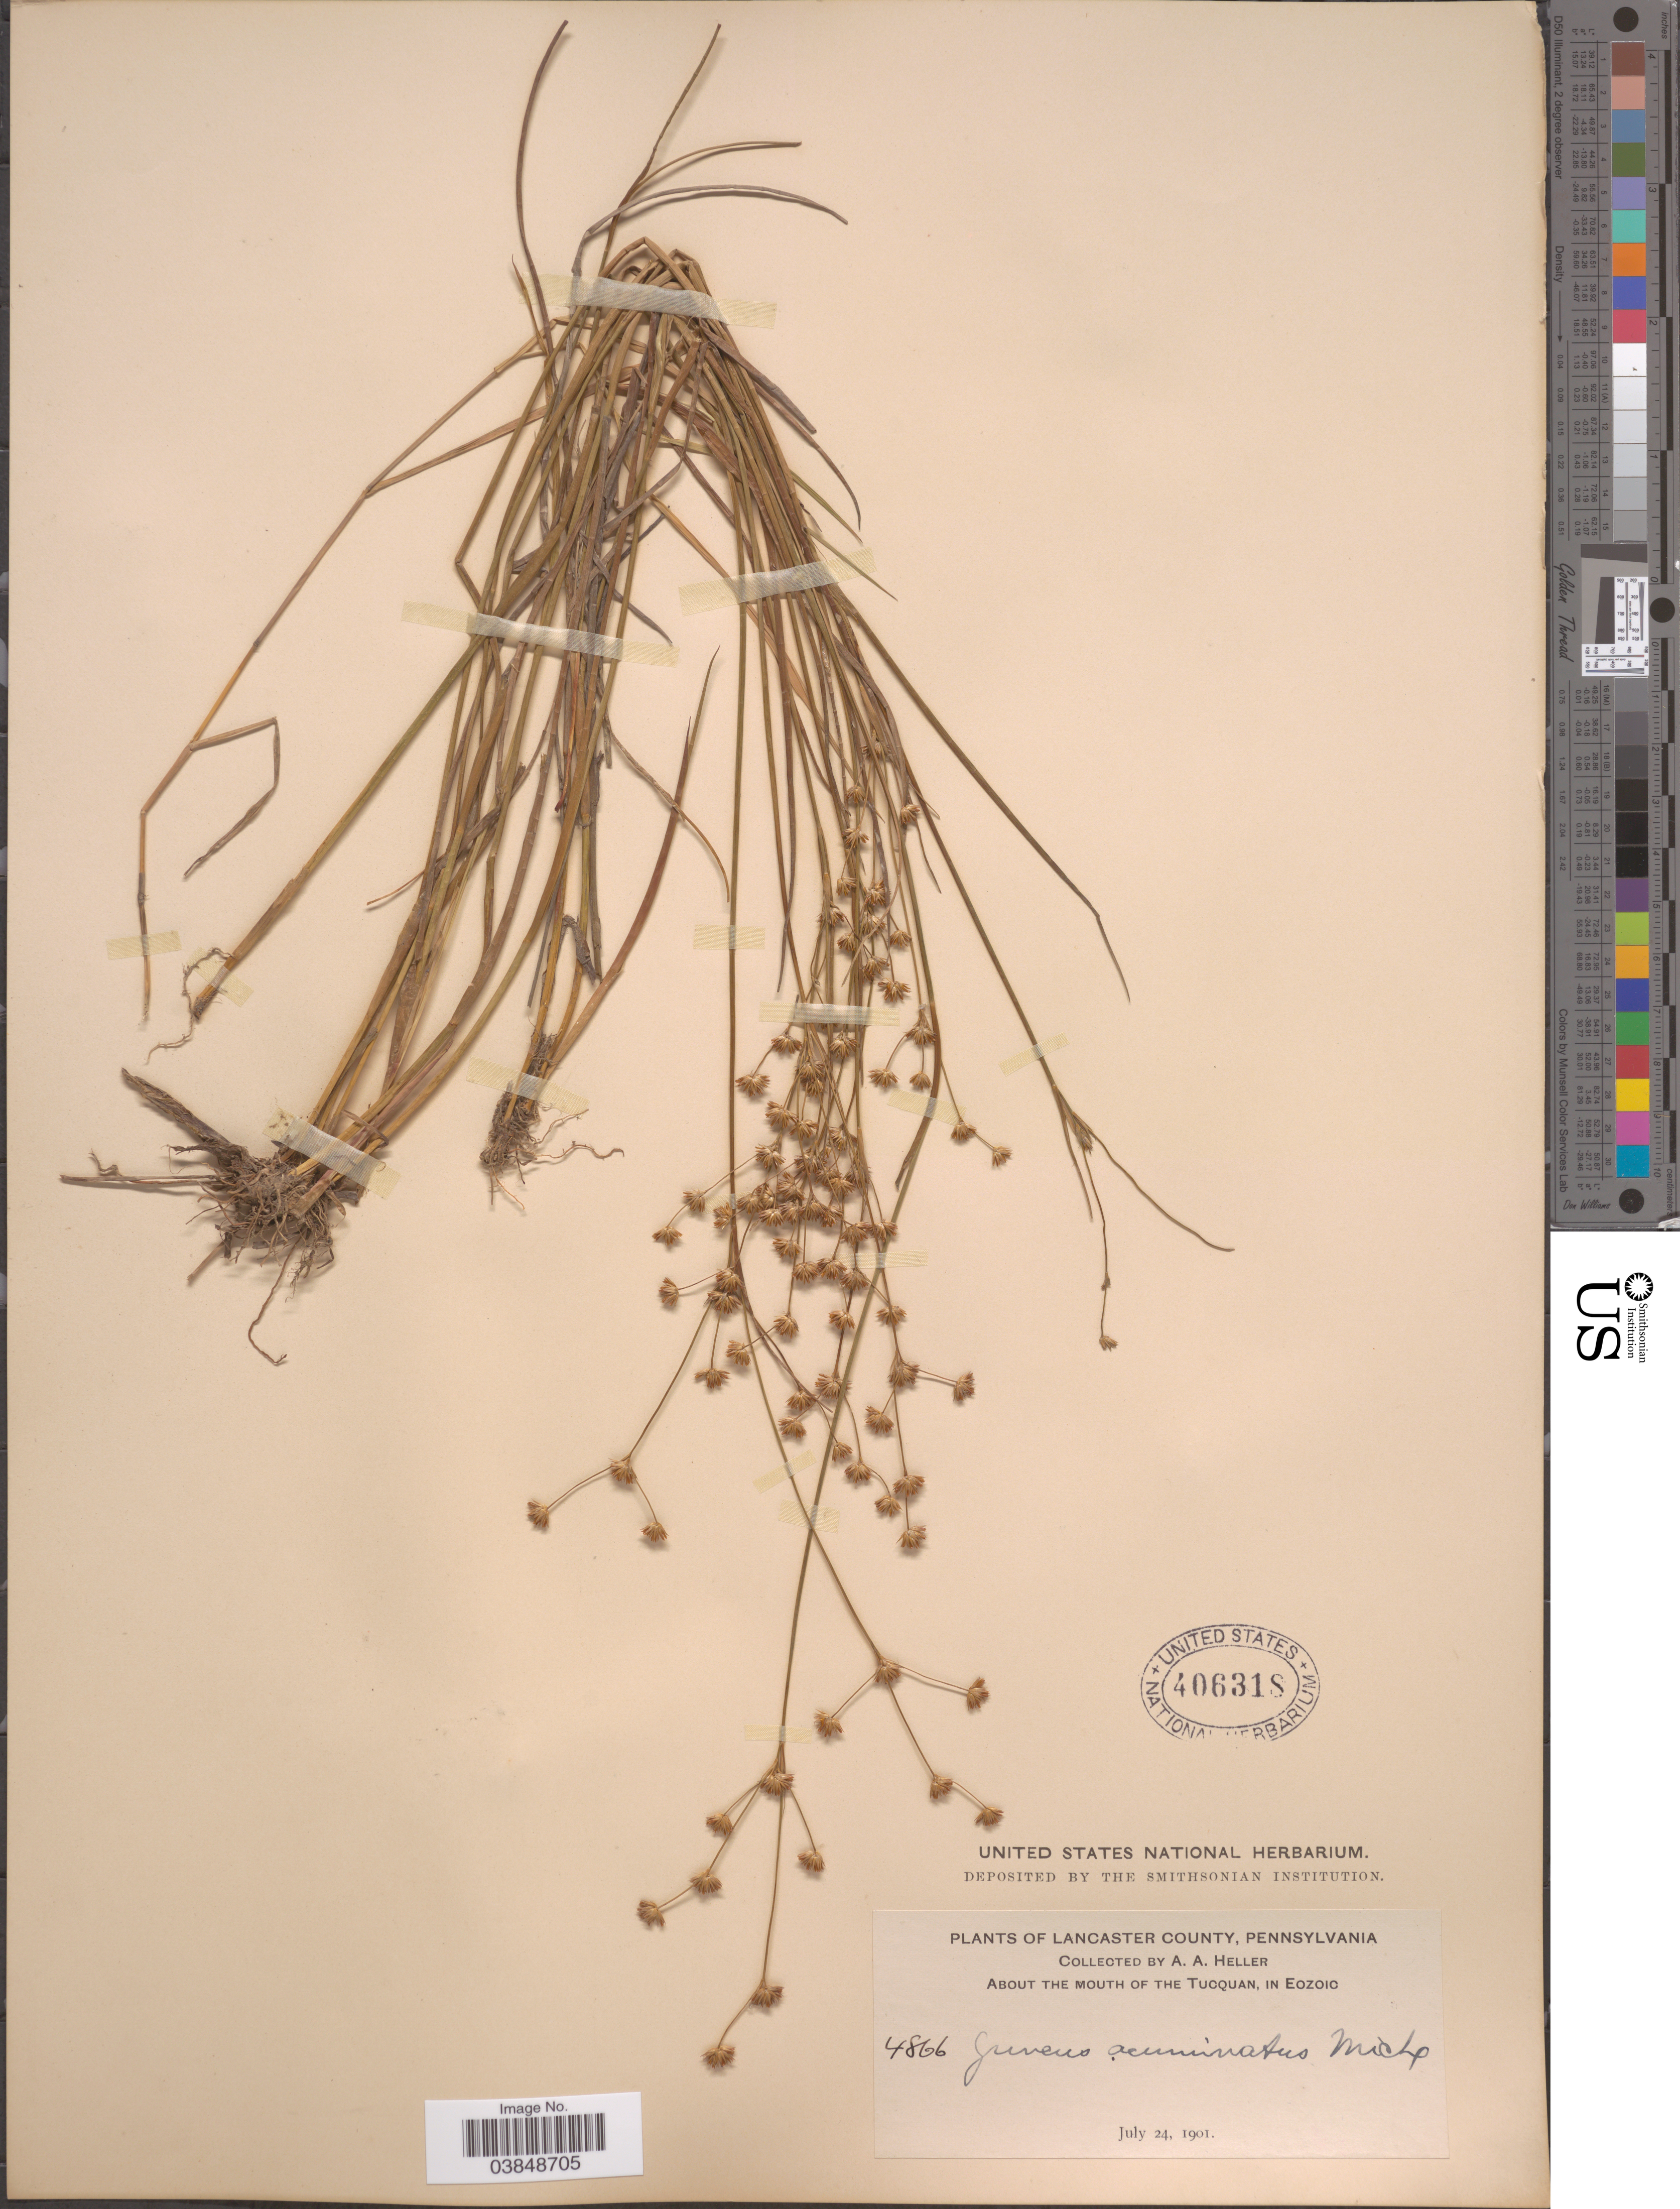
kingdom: Plantae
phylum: Tracheophyta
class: Liliopsida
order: Poales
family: Juncaceae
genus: Juncus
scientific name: Juncus acuminatus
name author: Michx.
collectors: A. A. Heller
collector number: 4866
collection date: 1901-07-24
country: United States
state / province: Pennsylvania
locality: Lancaster County. About the mouth of the Tucquan, in Eozoic.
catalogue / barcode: US 406318